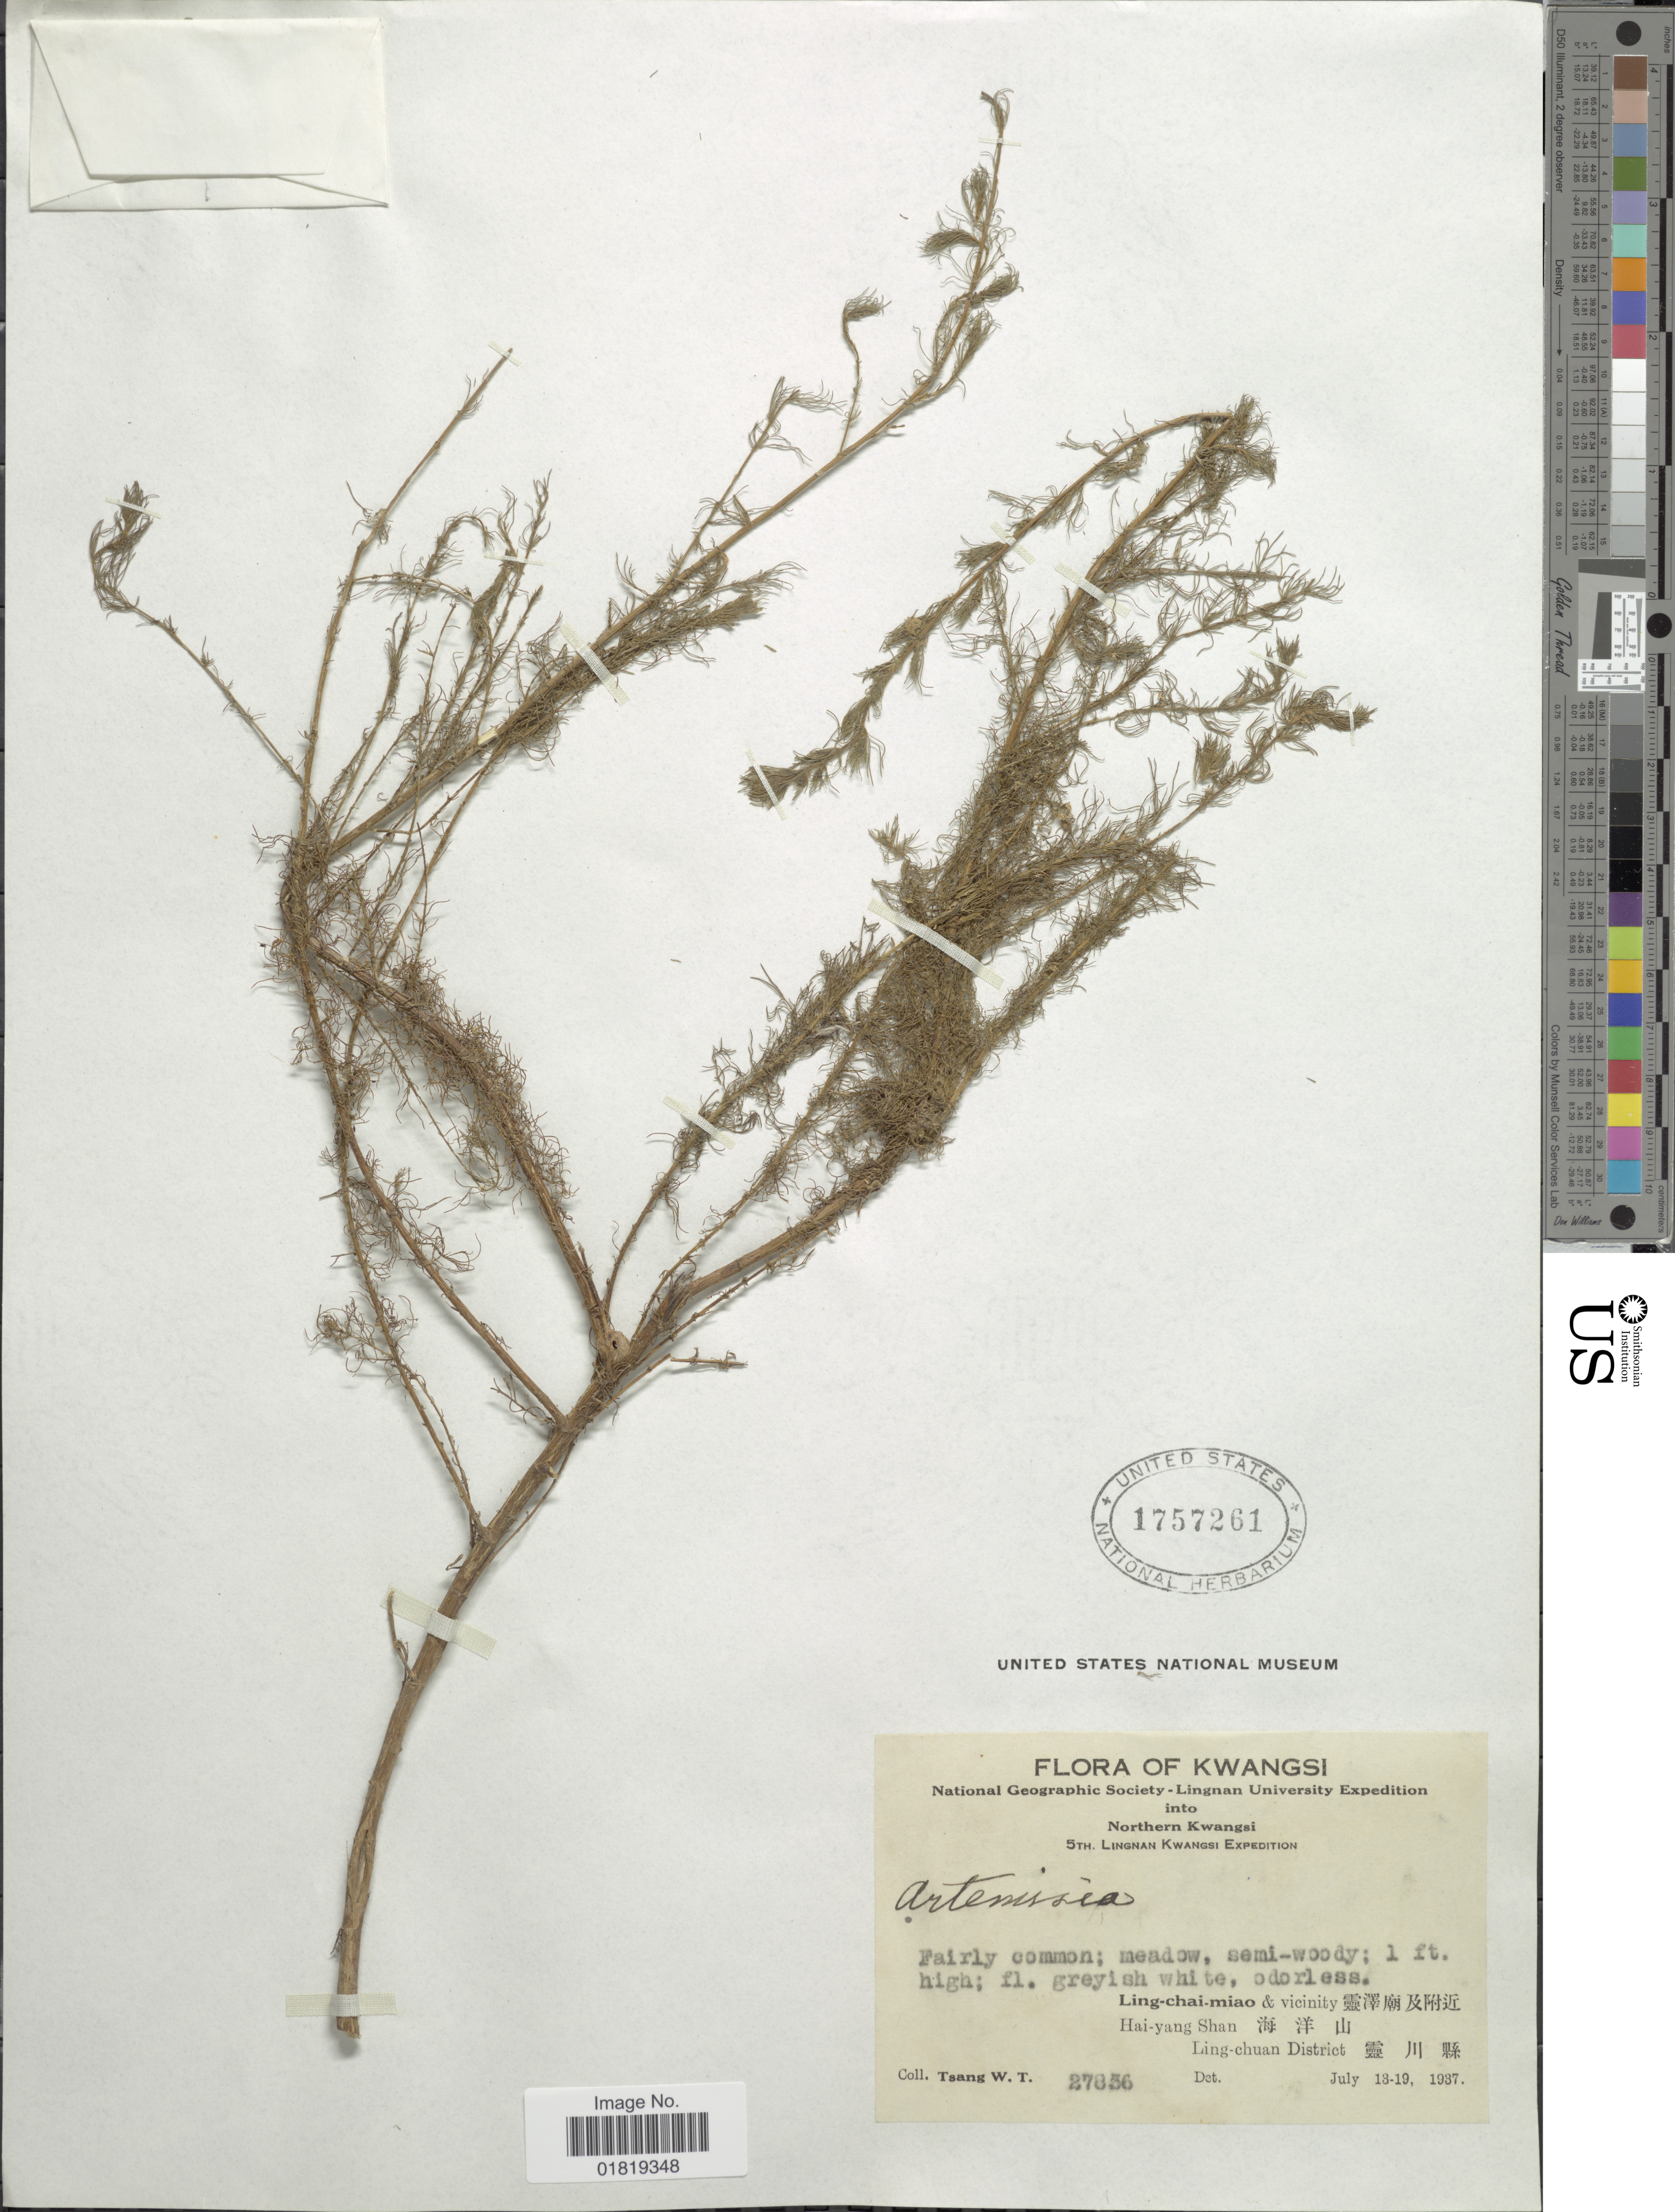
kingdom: Plantae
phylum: Tracheophyta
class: Magnoliopsida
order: Asterales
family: Asteraceae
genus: Artemisia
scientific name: Artemisia sp.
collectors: W. T. Tsang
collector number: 27836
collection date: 1937-07-19/1937-07-23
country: China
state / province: Guangxi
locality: Northern Kwangsi, Ling-chai-miao & vicinity, Hai-yang Shan, Ling-chuan District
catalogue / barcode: US 1757261